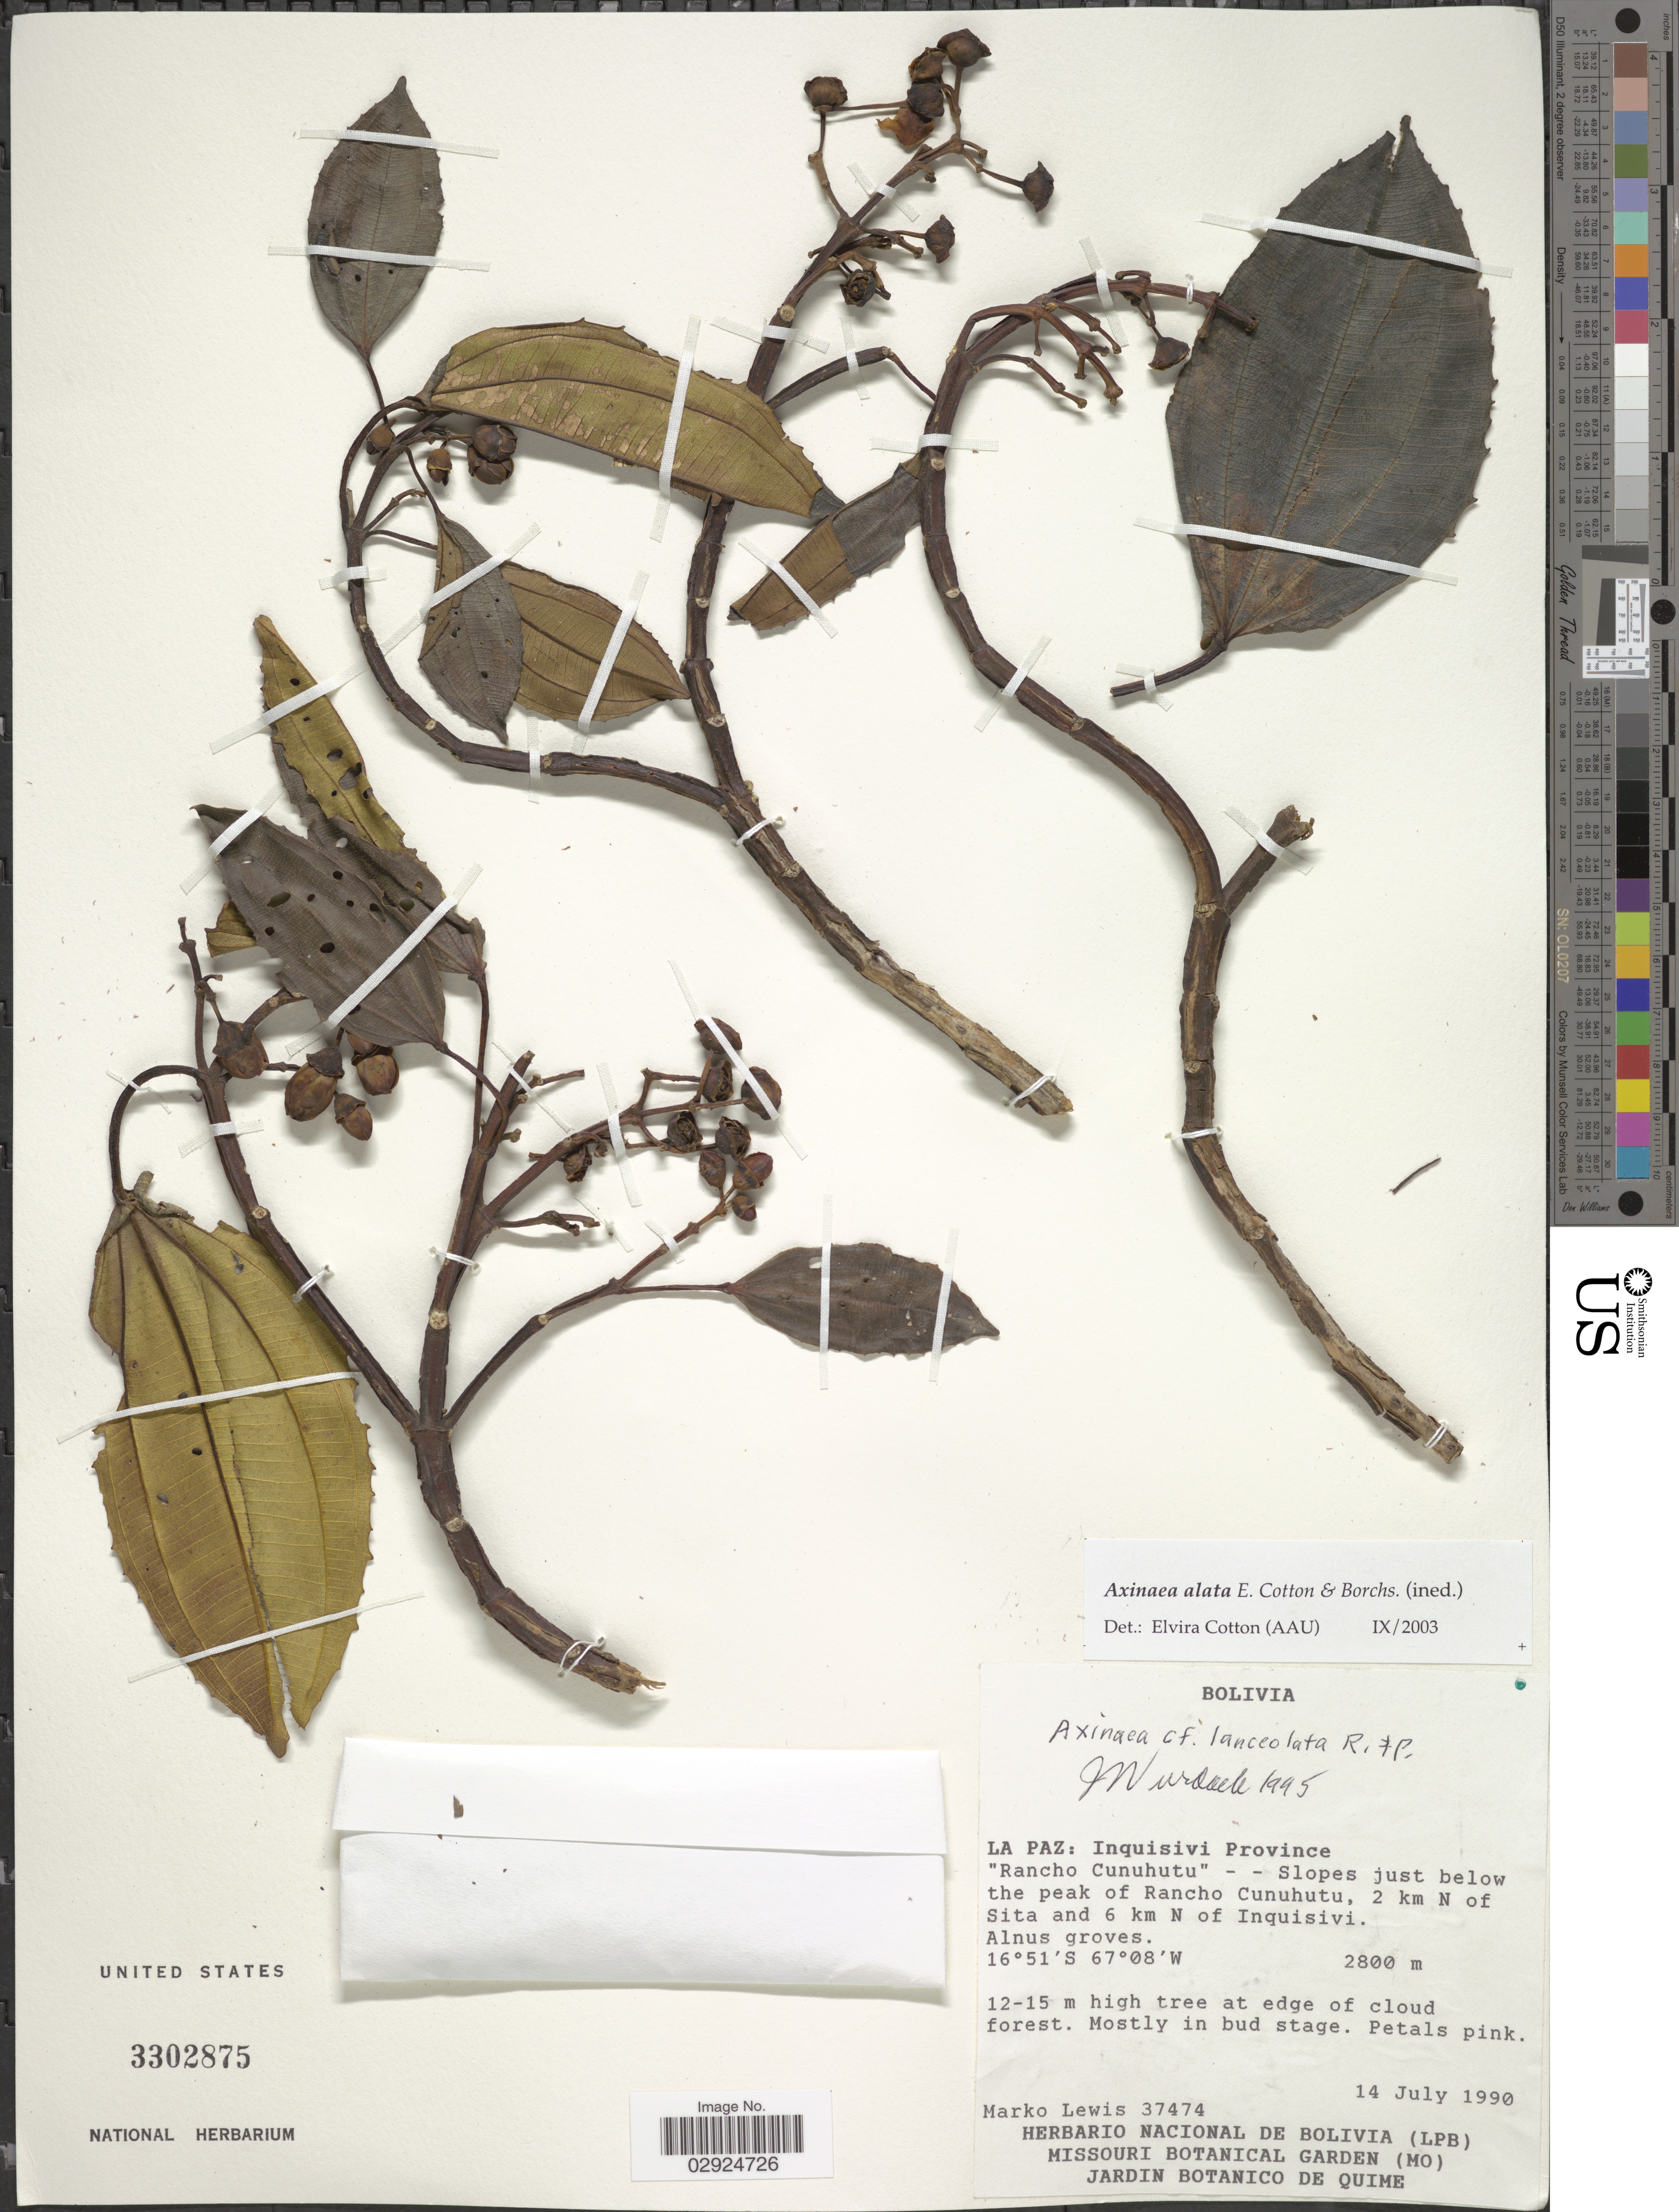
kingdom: Plantae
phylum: Tracheophyta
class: Magnoliopsida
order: Myrtales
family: Melastomataceae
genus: Axinaea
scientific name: Axinaea alata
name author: E. Cotton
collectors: M. A. Lewis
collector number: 37474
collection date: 1990-07-14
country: Bolivia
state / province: La Paz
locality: Inquisivi Province. "Rancho Cunuhutu" - - Slopes just below the peak of Rancho Cunuhutu, 2 km N of Sita and 6 km N of Inquisivi.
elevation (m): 2800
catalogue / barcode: US 3302875